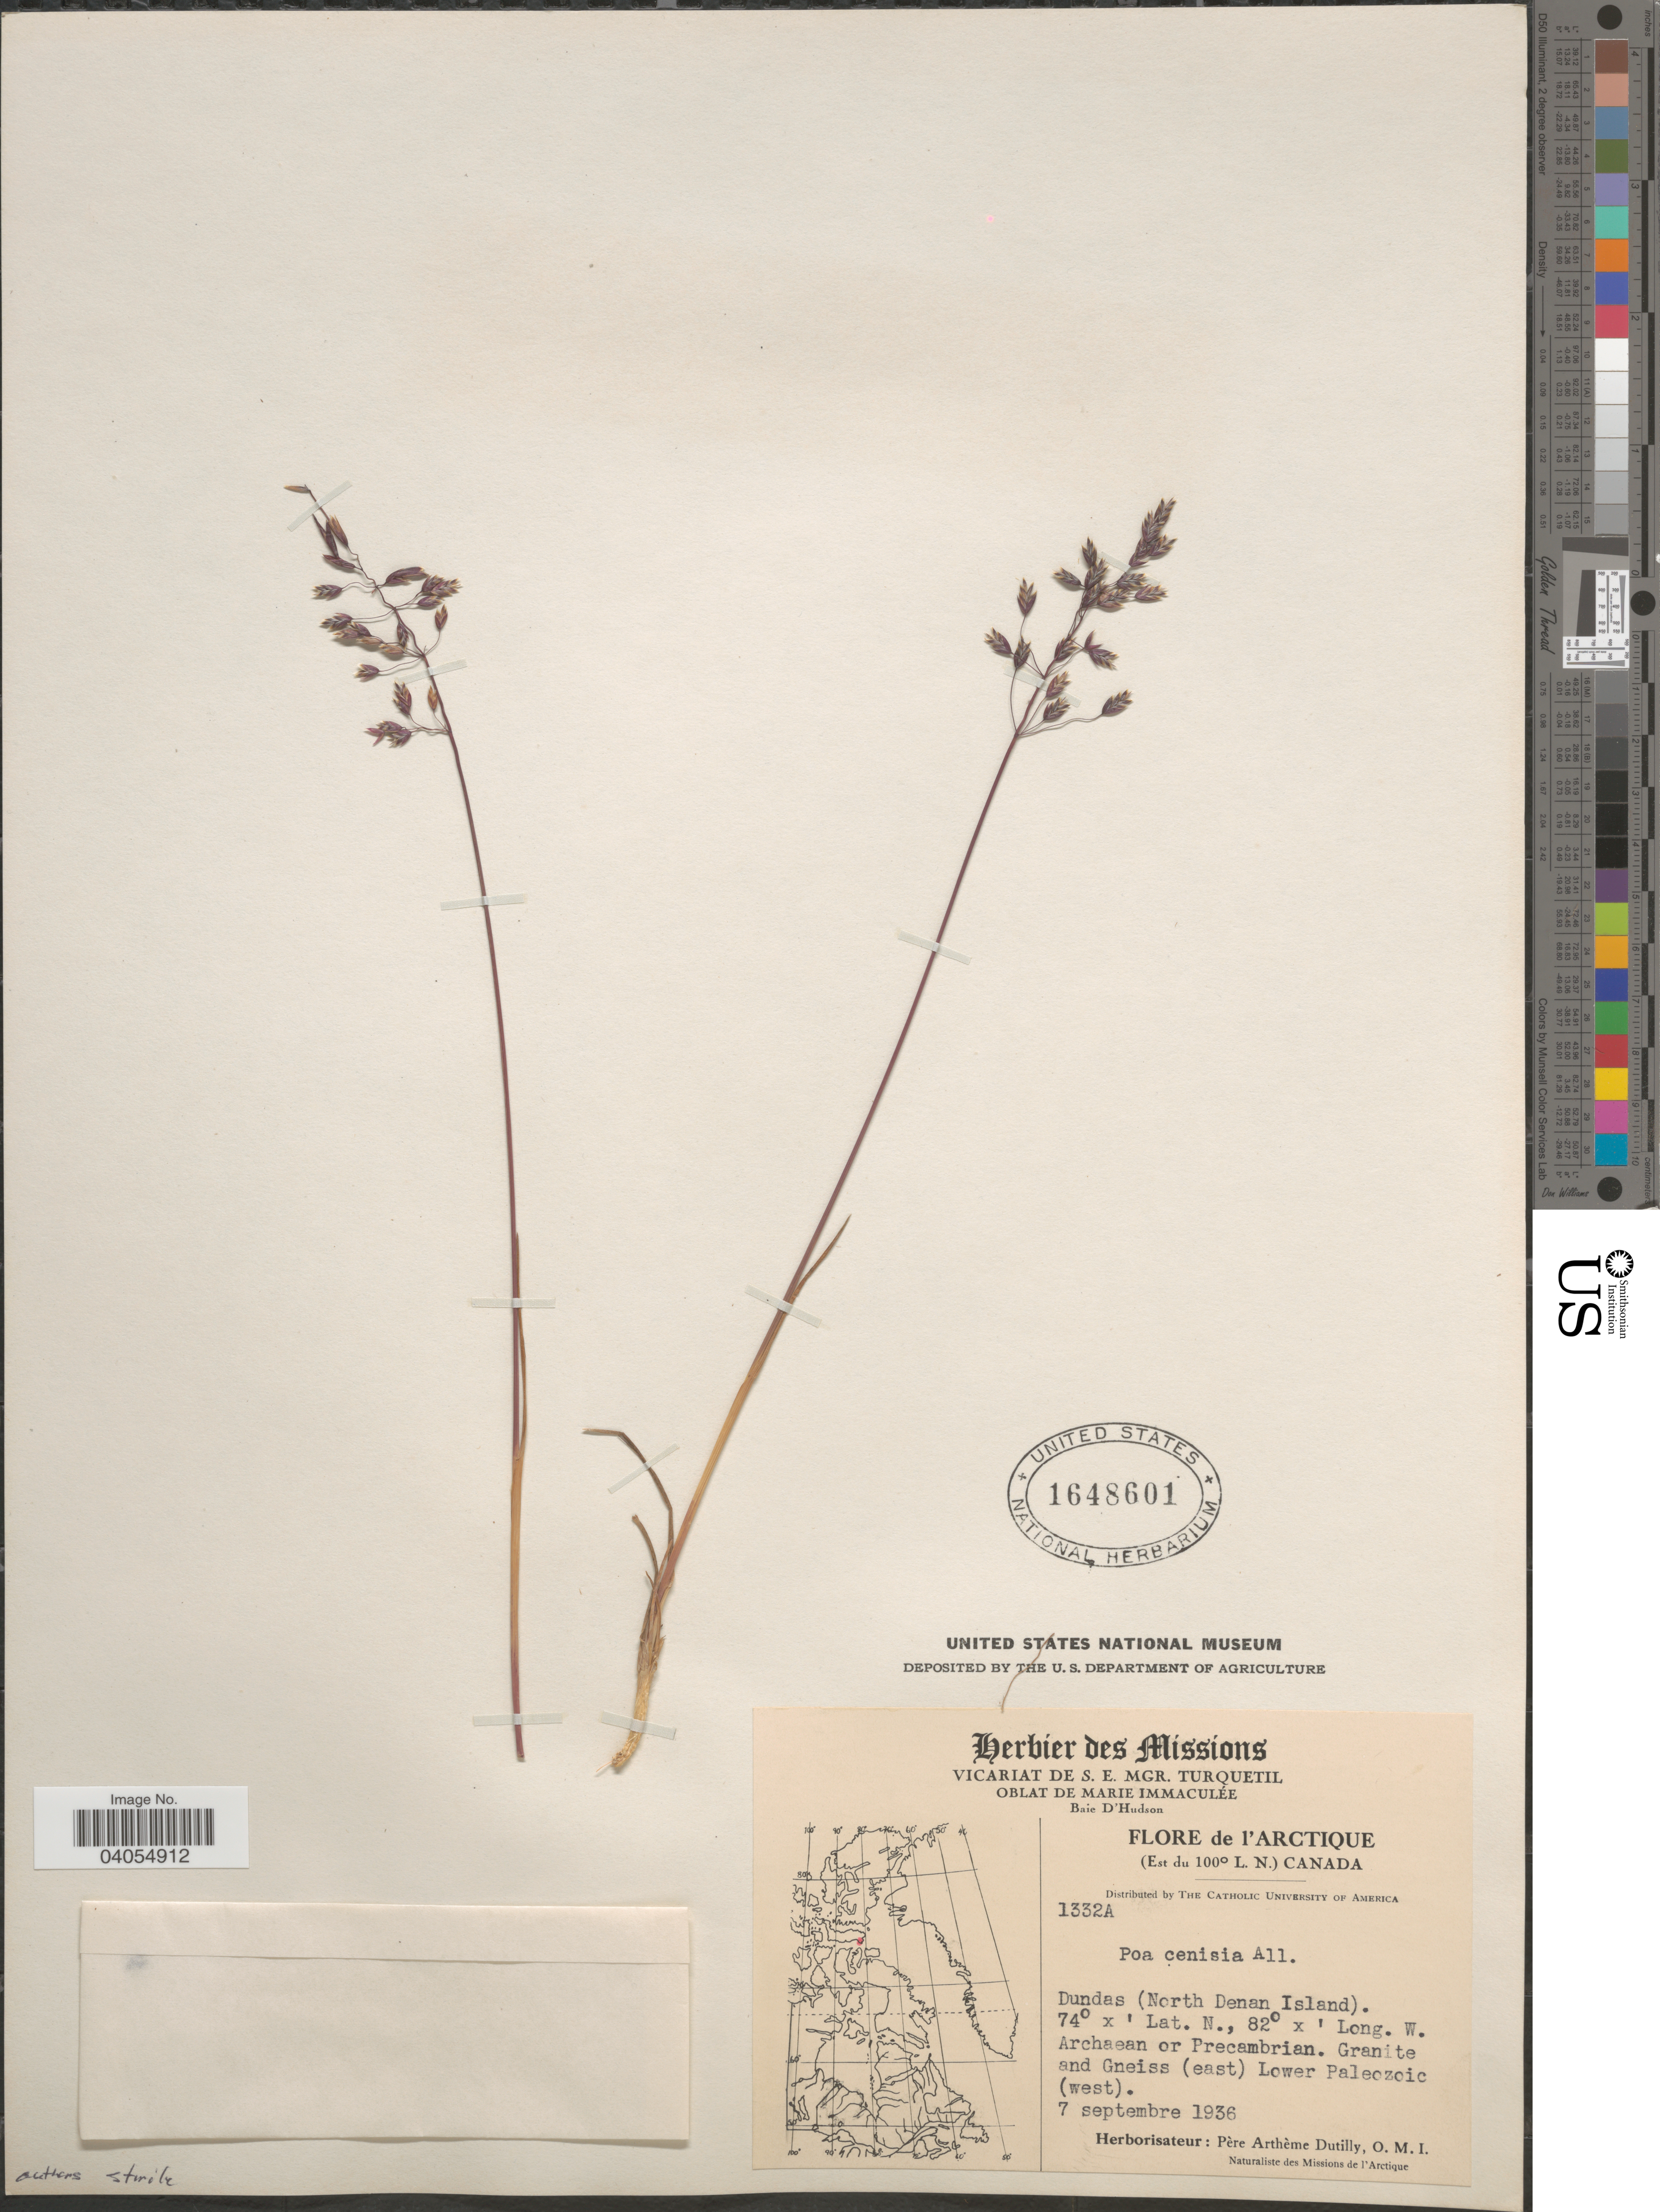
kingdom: Plantae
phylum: Tracheophyta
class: Liliopsida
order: Poales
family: Poaceae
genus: Poa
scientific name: Poa arctica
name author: R. Br.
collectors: P. Dutilly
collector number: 1332A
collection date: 1936-09-07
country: Canada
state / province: Ontario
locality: Arctique (Est du 100° L. N.) Dundas (North Denman Island). Granite and Gneiss (east) Lower Paleozoic (west).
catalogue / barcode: US 1648601